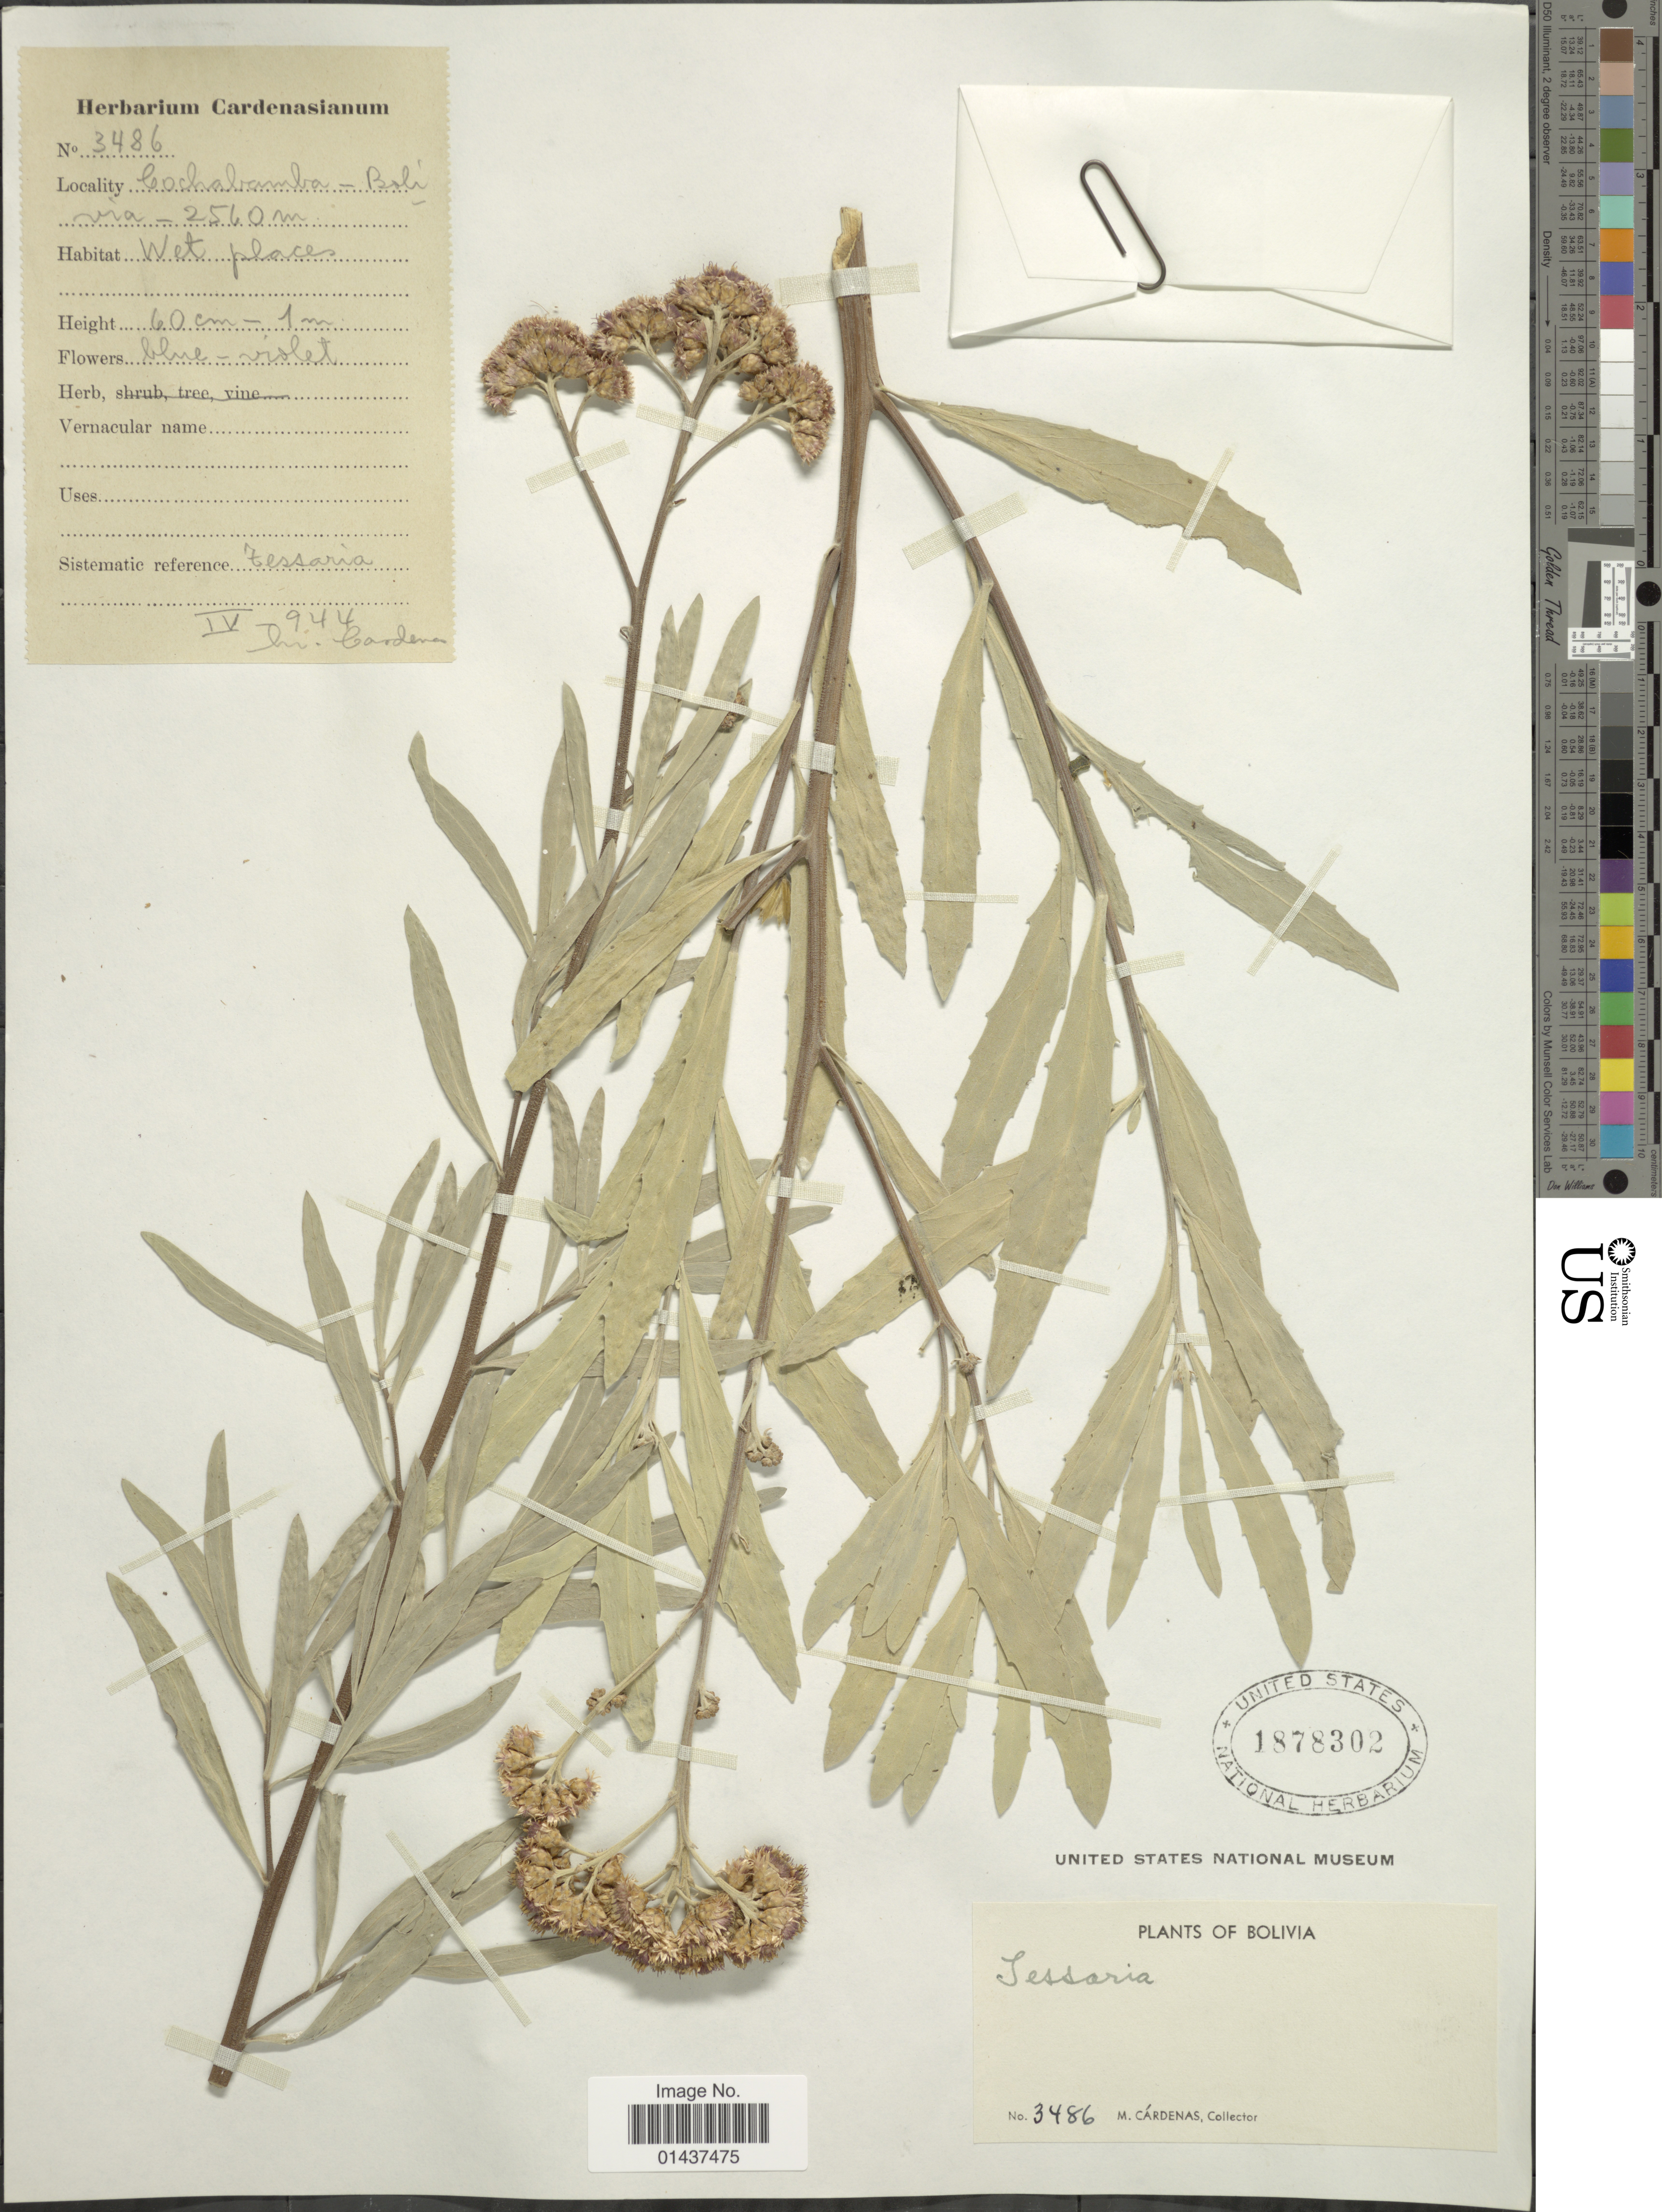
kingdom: Plantae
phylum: Tracheophyta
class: Magnoliopsida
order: Asterales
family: Asteraceae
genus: Tessaria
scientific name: Tessaria sp.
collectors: M. Cárdenas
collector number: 3486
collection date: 1944-04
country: Bolivia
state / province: Cochabamba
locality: Wet places.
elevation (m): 2560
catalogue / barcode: US 1878302